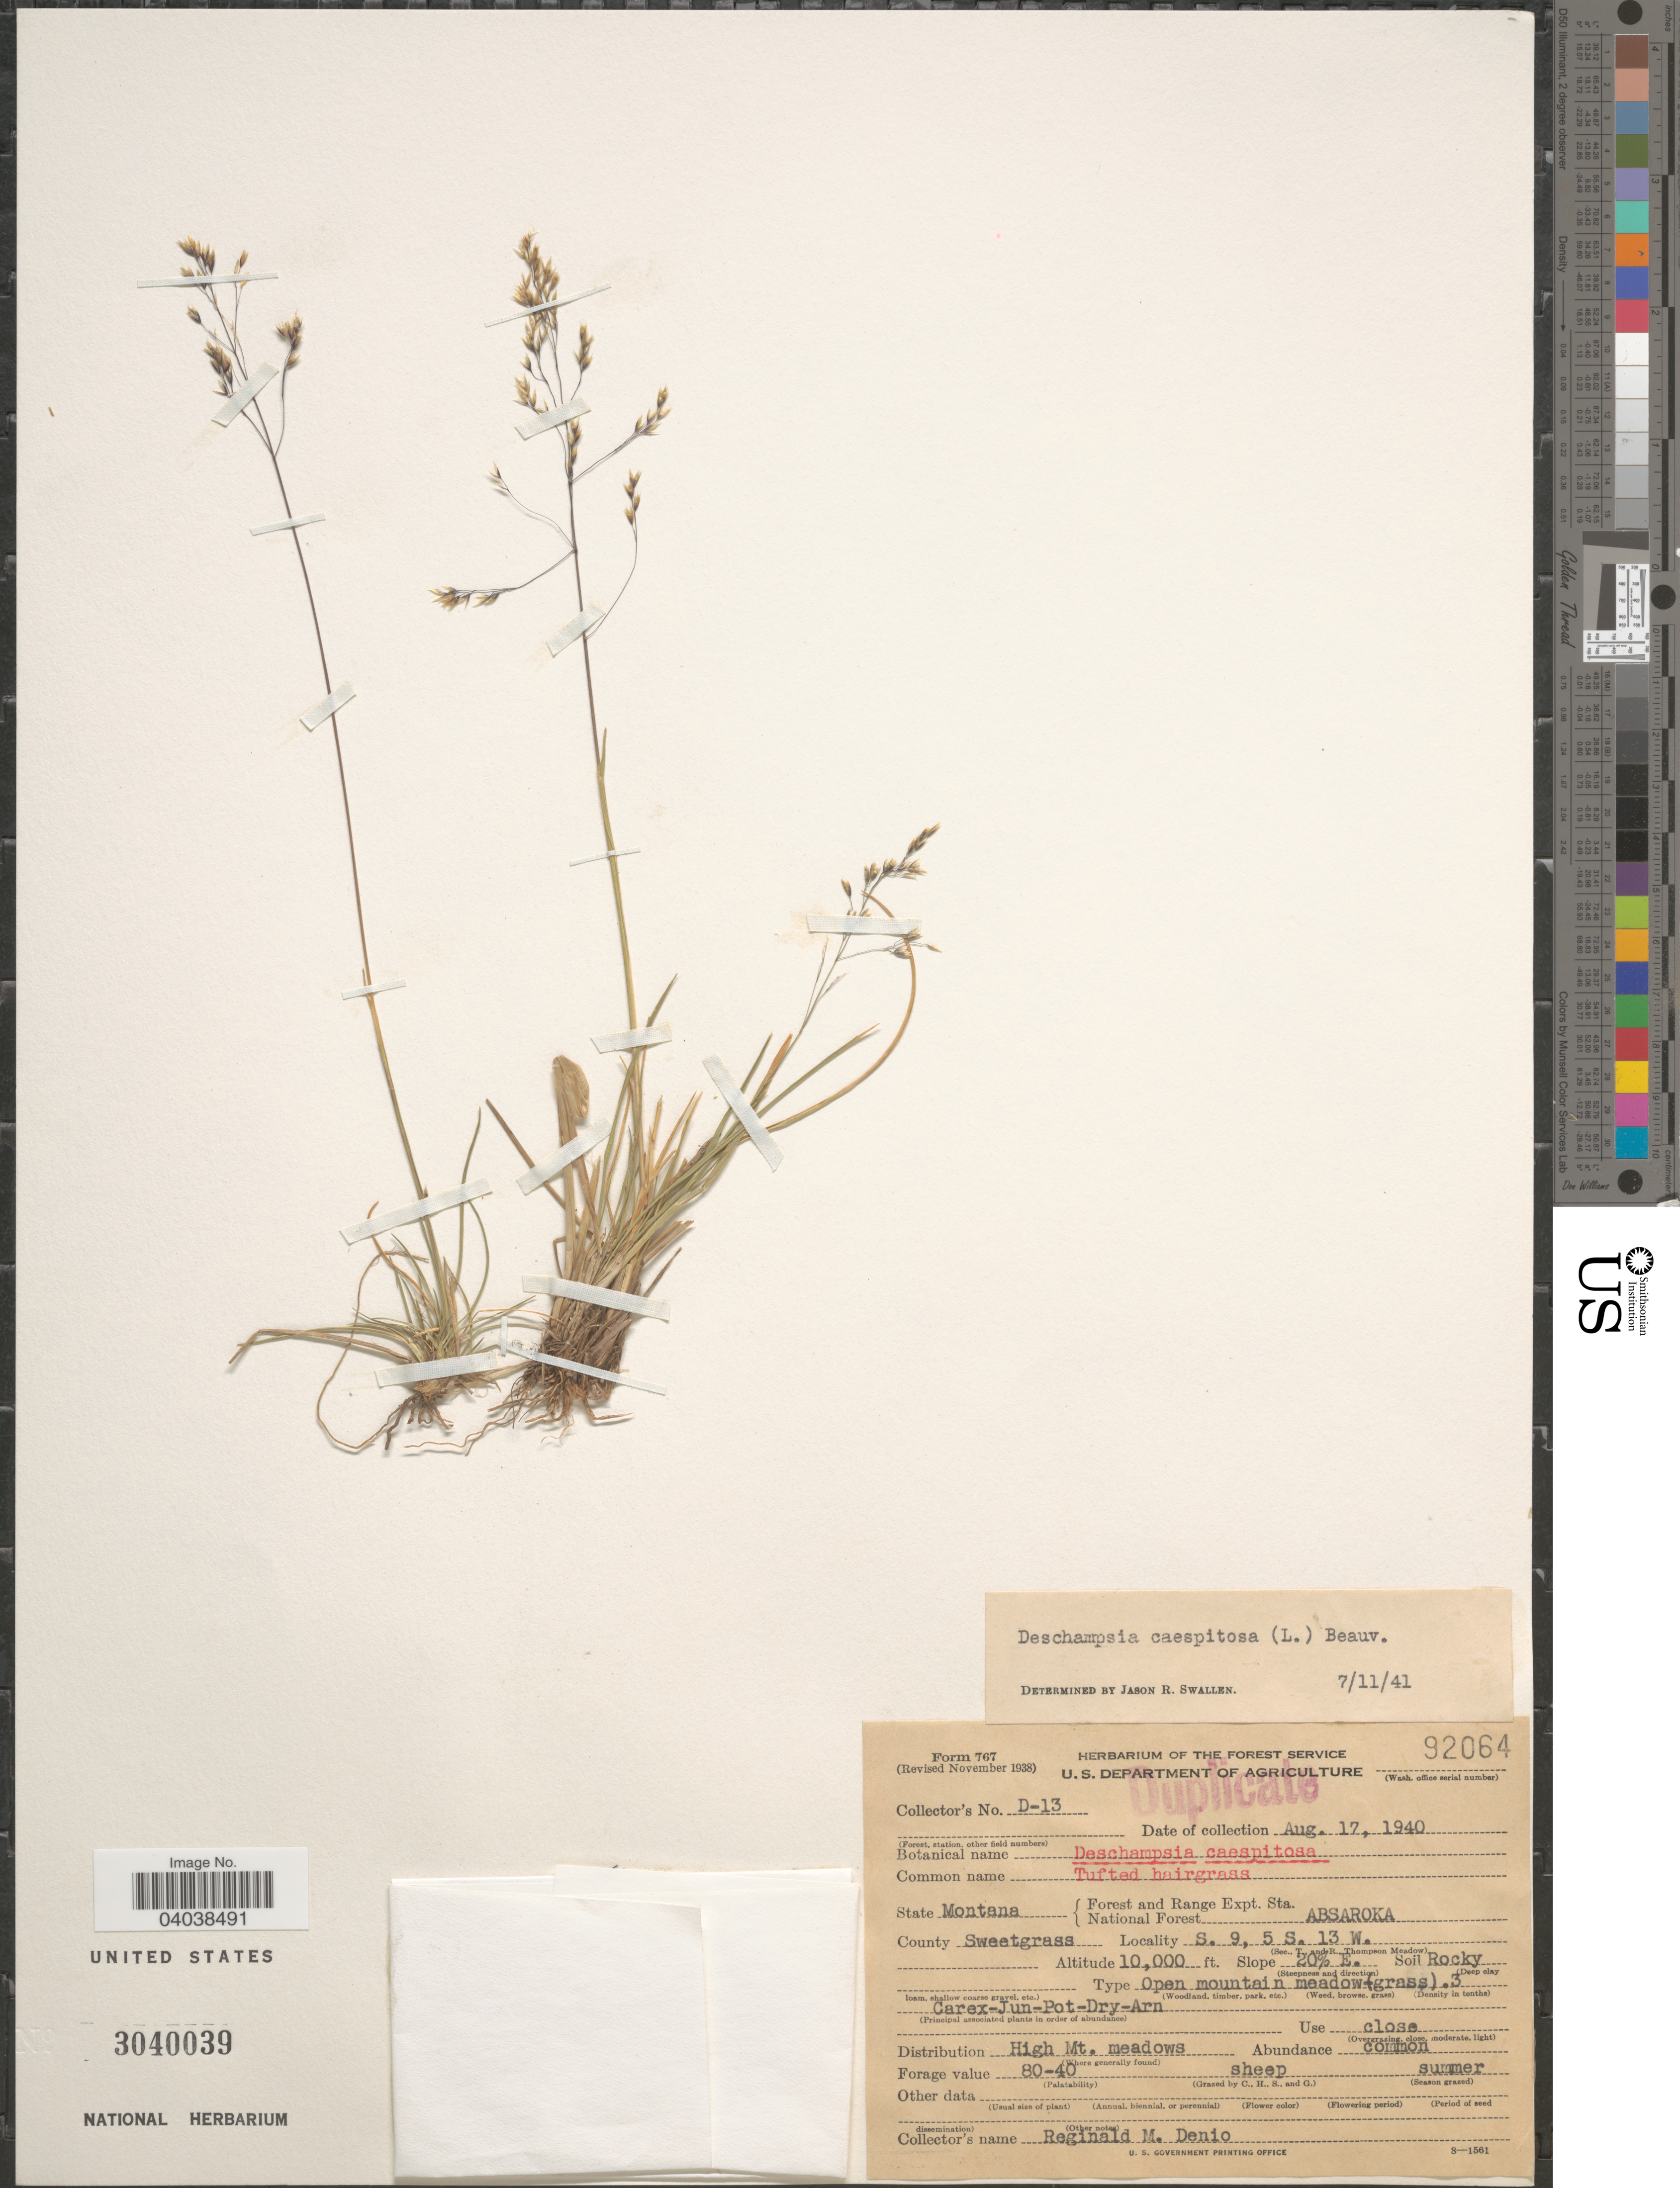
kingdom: Plantae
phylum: Tracheophyta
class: Liliopsida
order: Poales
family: Poaceae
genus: Deschampsia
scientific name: Deschampsia cespitosa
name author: (L.) P. Beauv.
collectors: R. Denio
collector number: D-13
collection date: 1940-08-17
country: United States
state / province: Montana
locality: Forest and Range Expt. Sta. National Forest Absaroka. County Sweetgrass. S.9, 5S. 13W.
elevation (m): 3048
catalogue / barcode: US 3040039